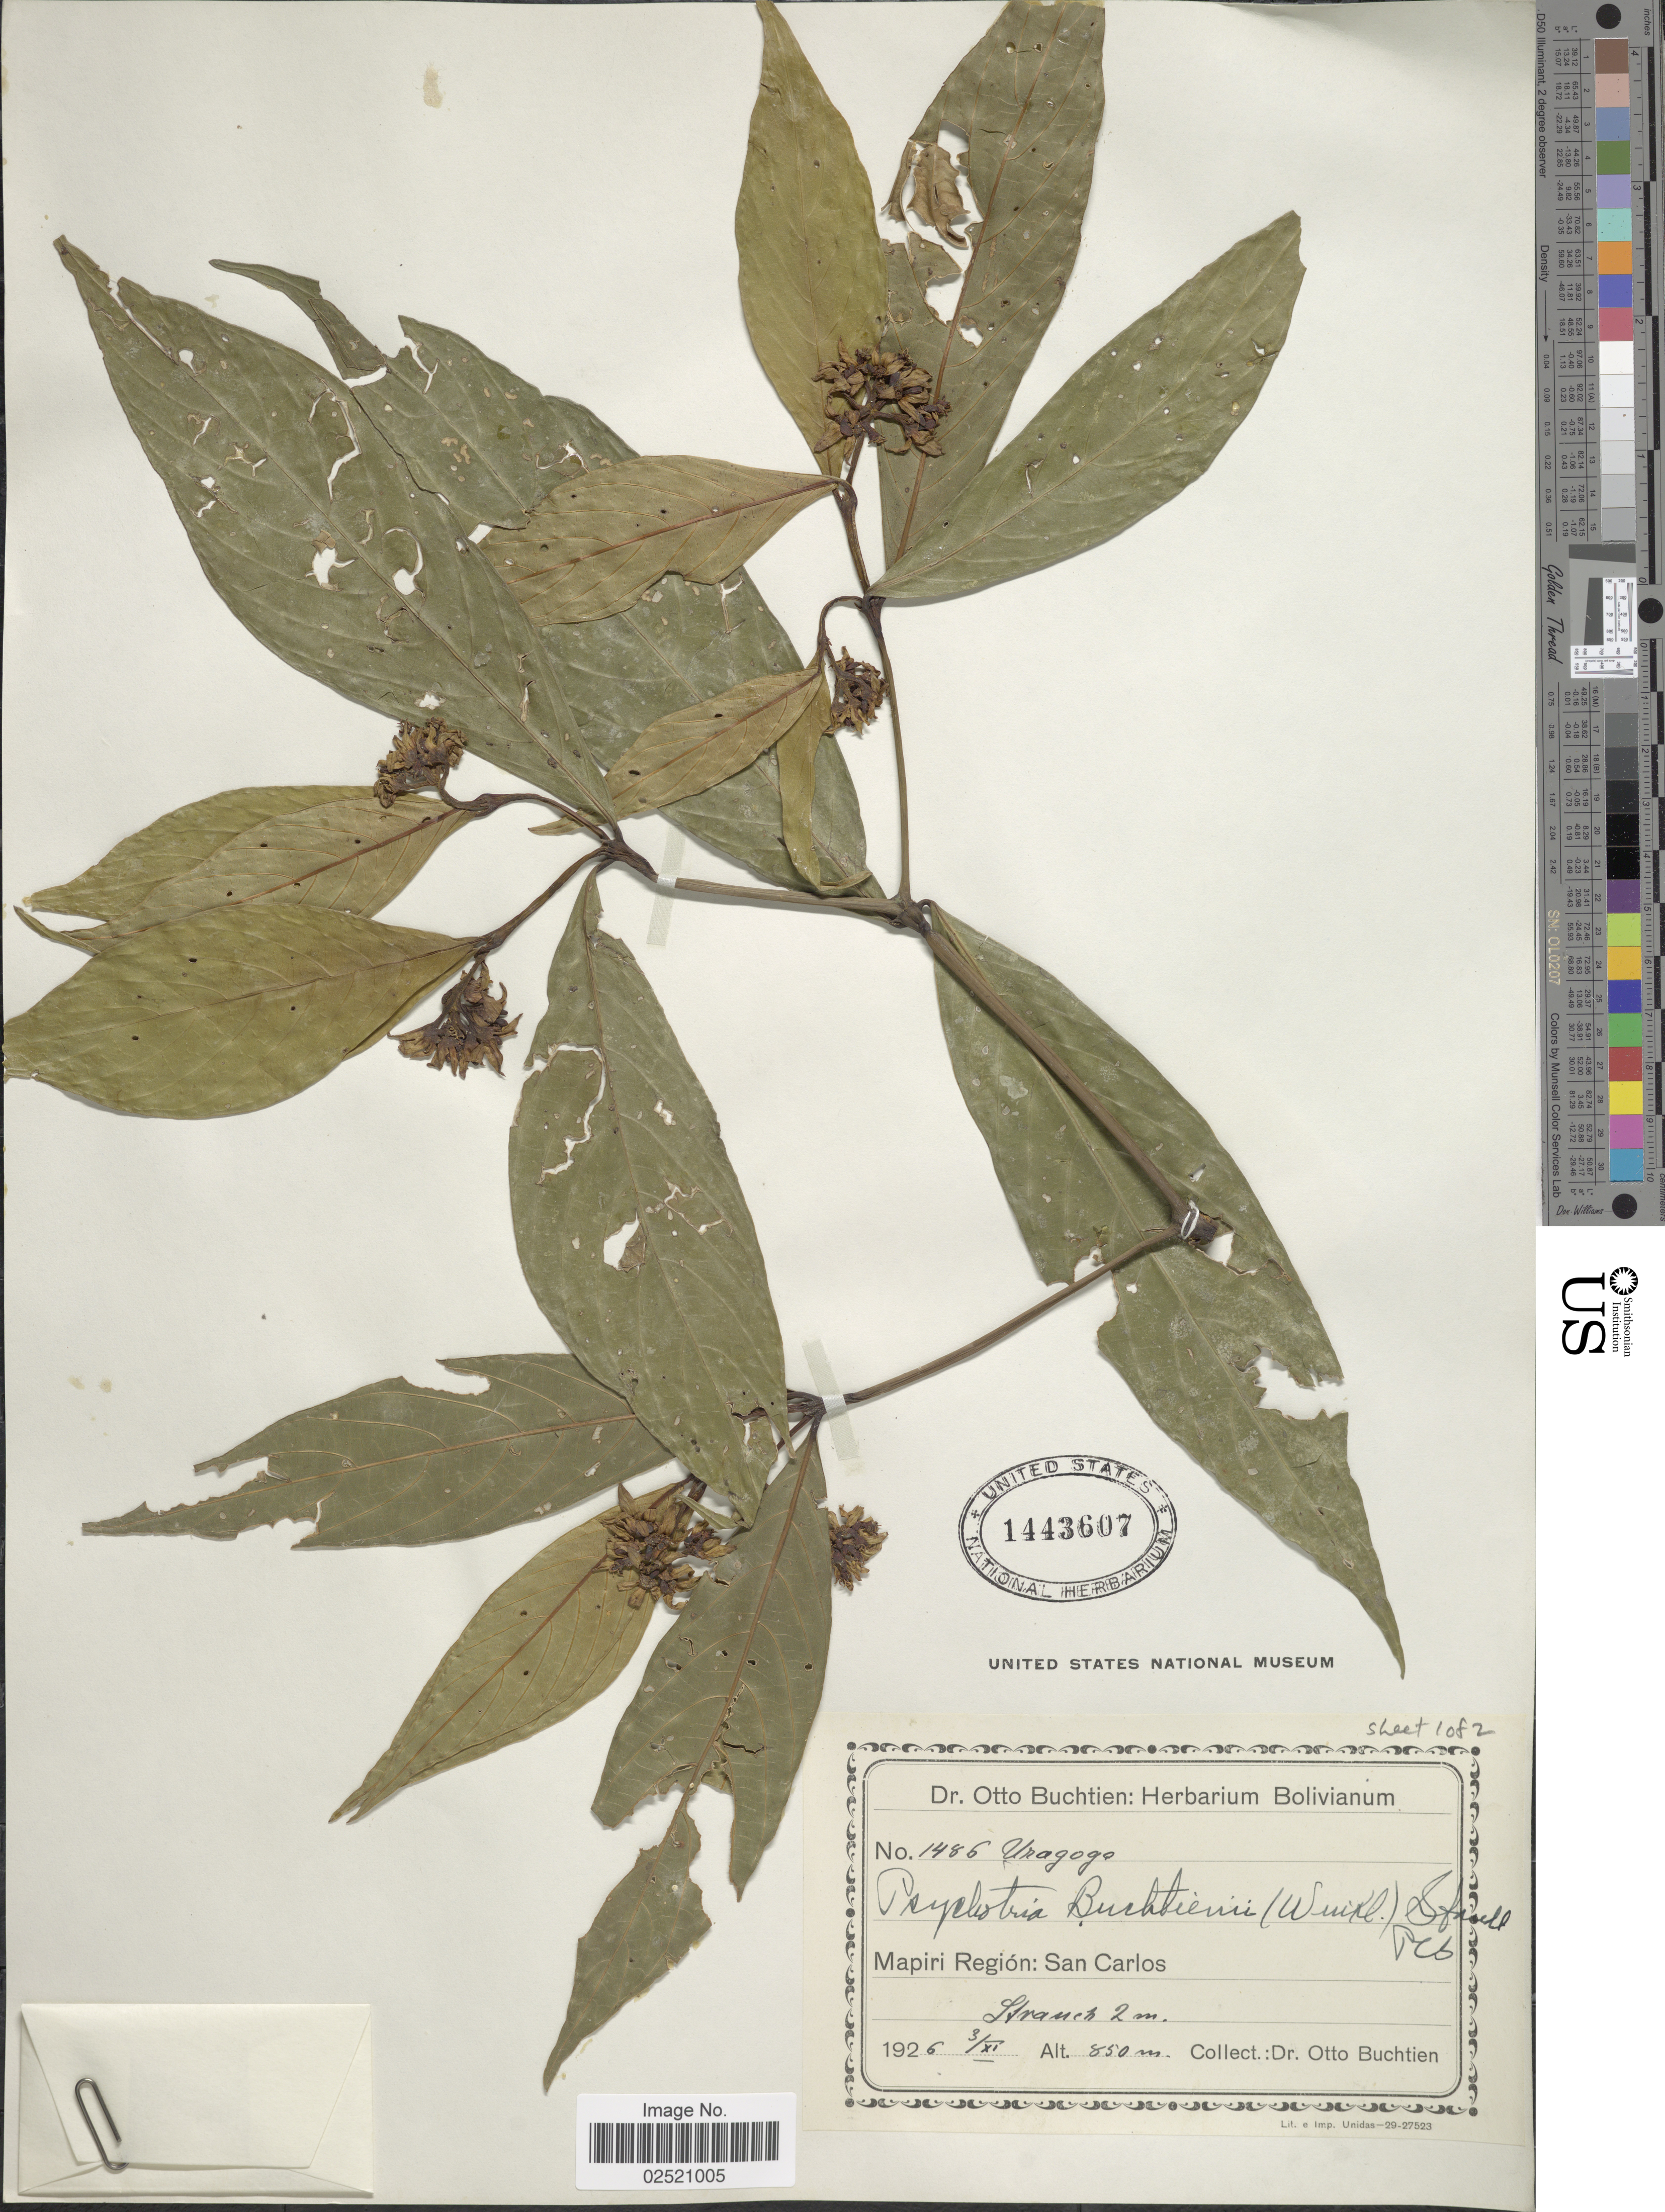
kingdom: Plantae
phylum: Tracheophyta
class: Magnoliopsida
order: Gentianales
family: Rubiaceae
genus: Psychotria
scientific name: Psychotria buchtienii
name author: (H.J.P. Winkl.) Standl.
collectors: O. Buchtien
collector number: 1486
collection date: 1926-11-03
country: Bolivia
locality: Mapiri Region: San Carlos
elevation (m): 850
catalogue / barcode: US 1443607